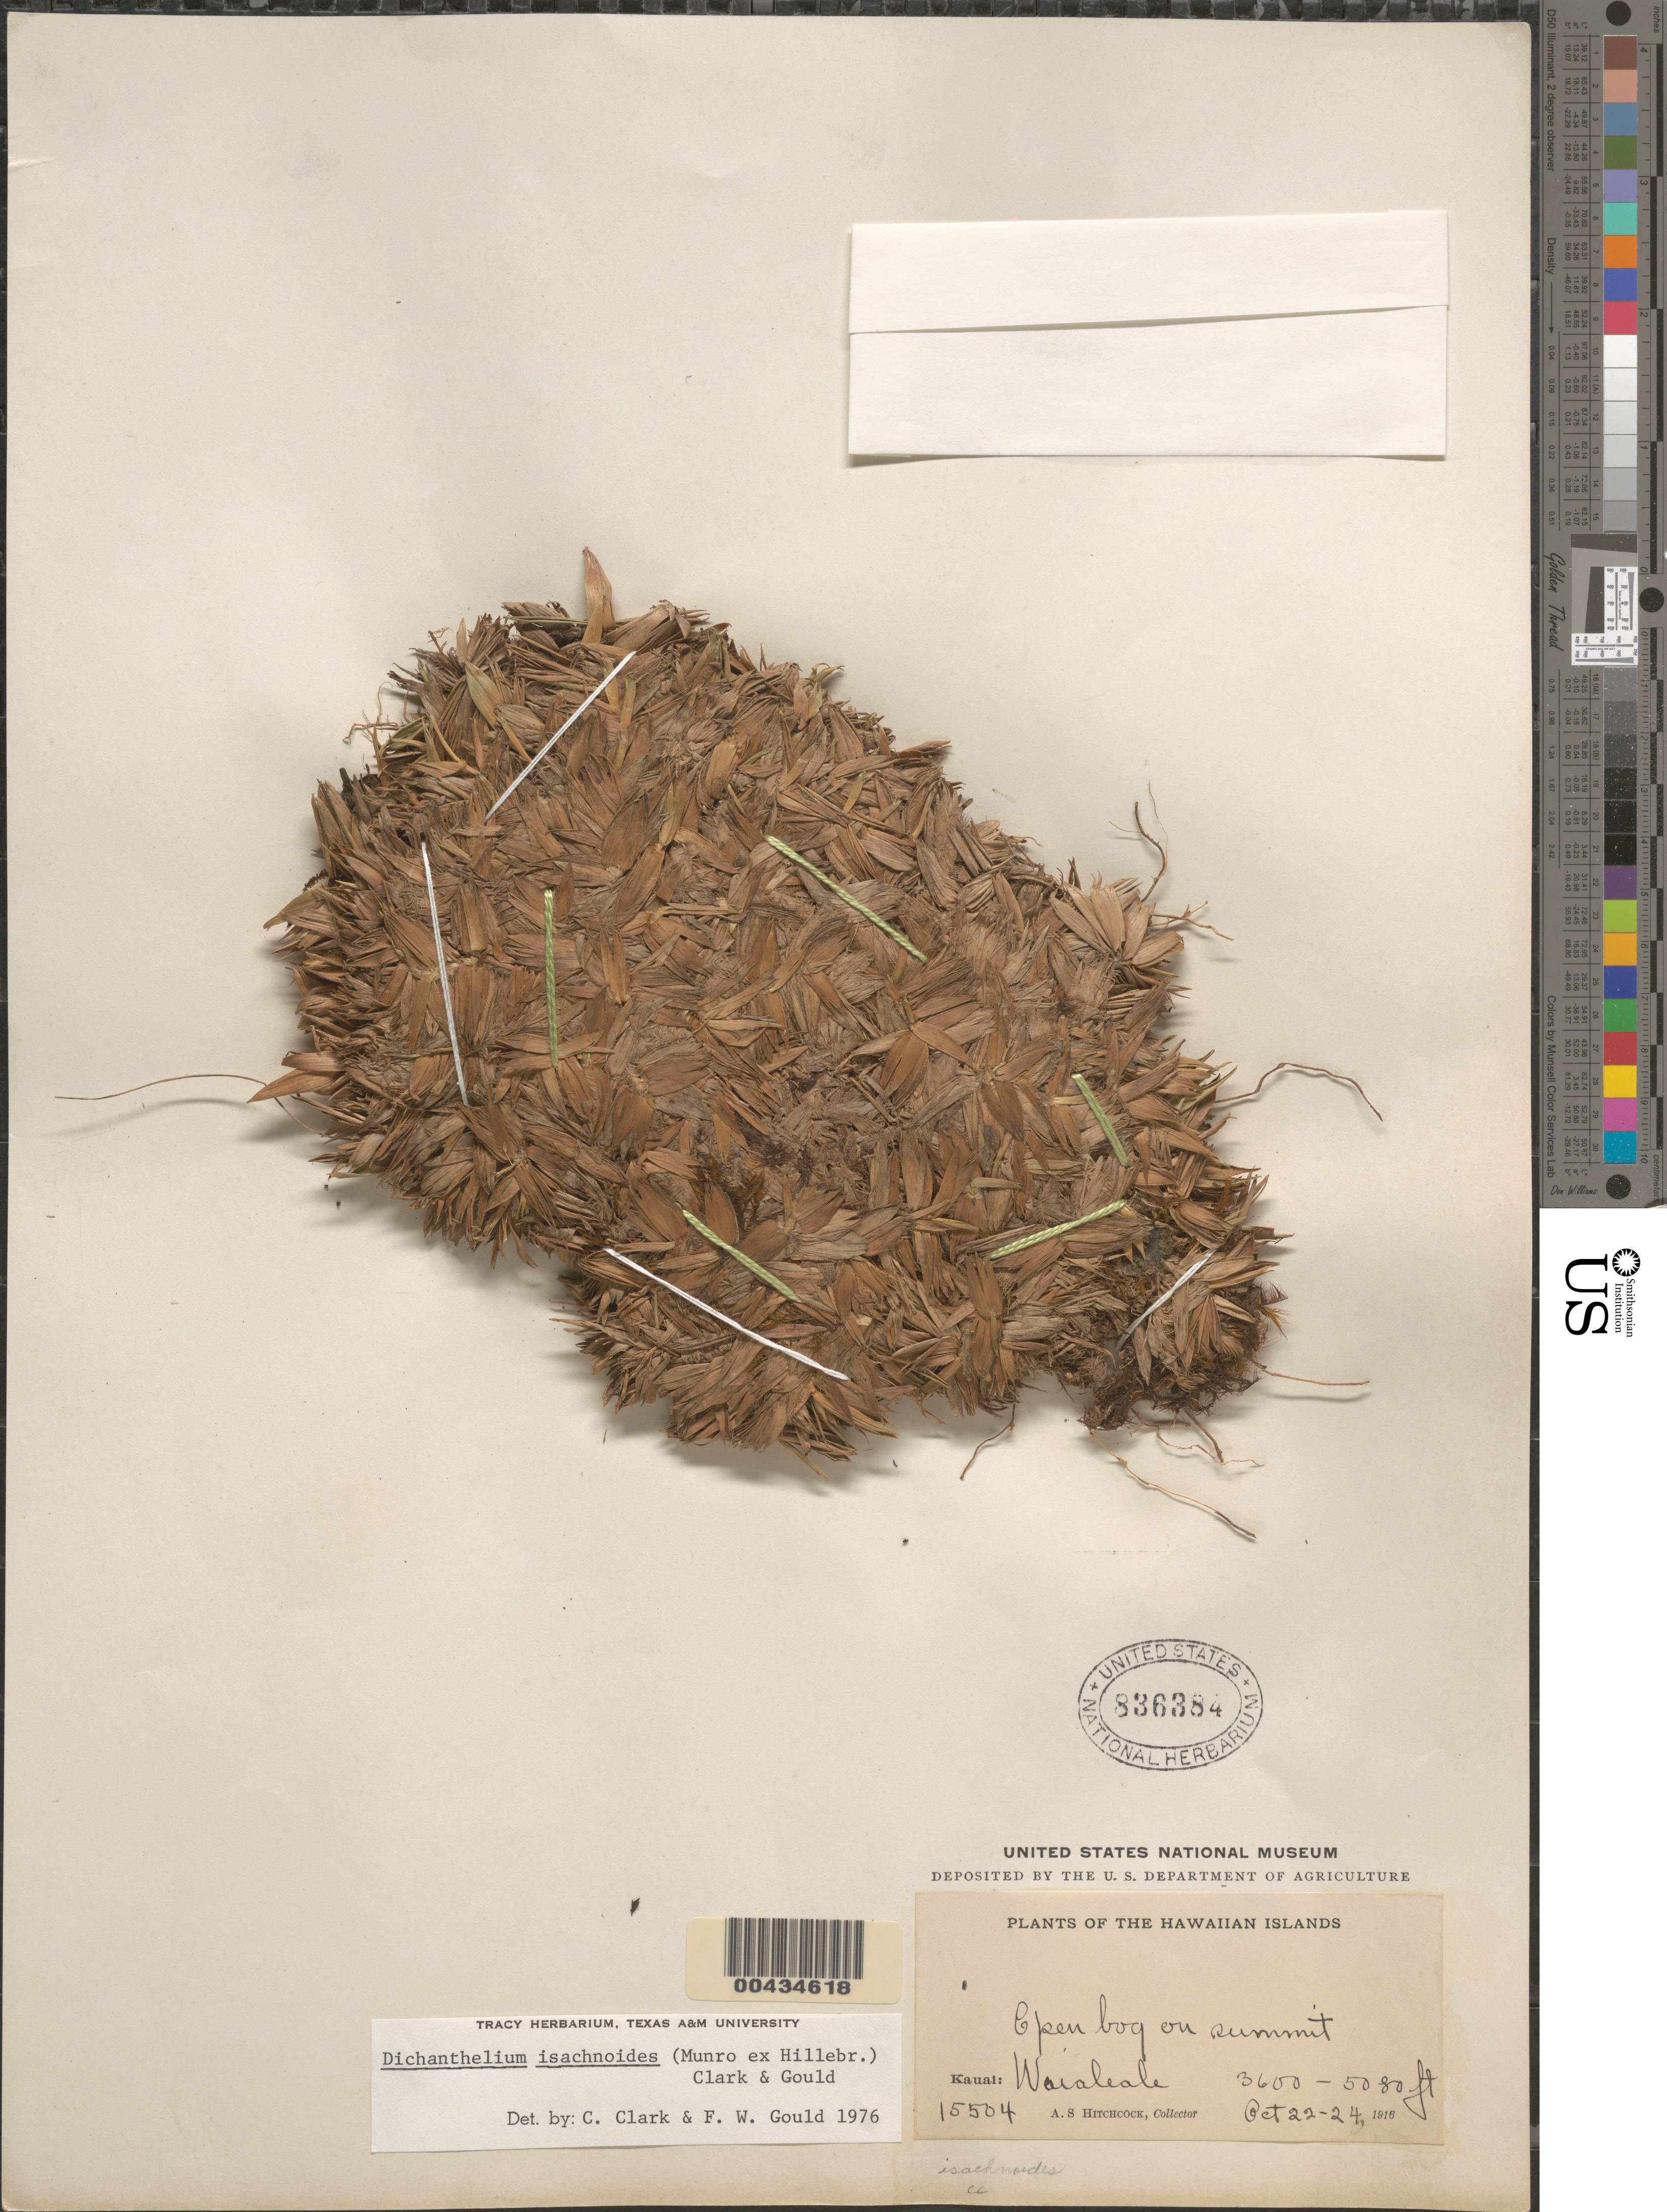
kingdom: Plantae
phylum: Tracheophyta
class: Liliopsida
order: Poales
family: Poaceae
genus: Dichanthelium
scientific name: Dichanthelium isachnoides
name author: (Munro ex Hillebr.) C.A. Clark & Gould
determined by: Clark, C. A.; Gould, F. W.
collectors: A. S. Hitchcock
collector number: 15504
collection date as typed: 22 Oct 1916 to 24 Oct 1916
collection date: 1916-10-22/1916-10-24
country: United States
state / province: Hawaii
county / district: Kauai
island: Kaua'i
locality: Waialeale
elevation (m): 1097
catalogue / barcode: US 836384